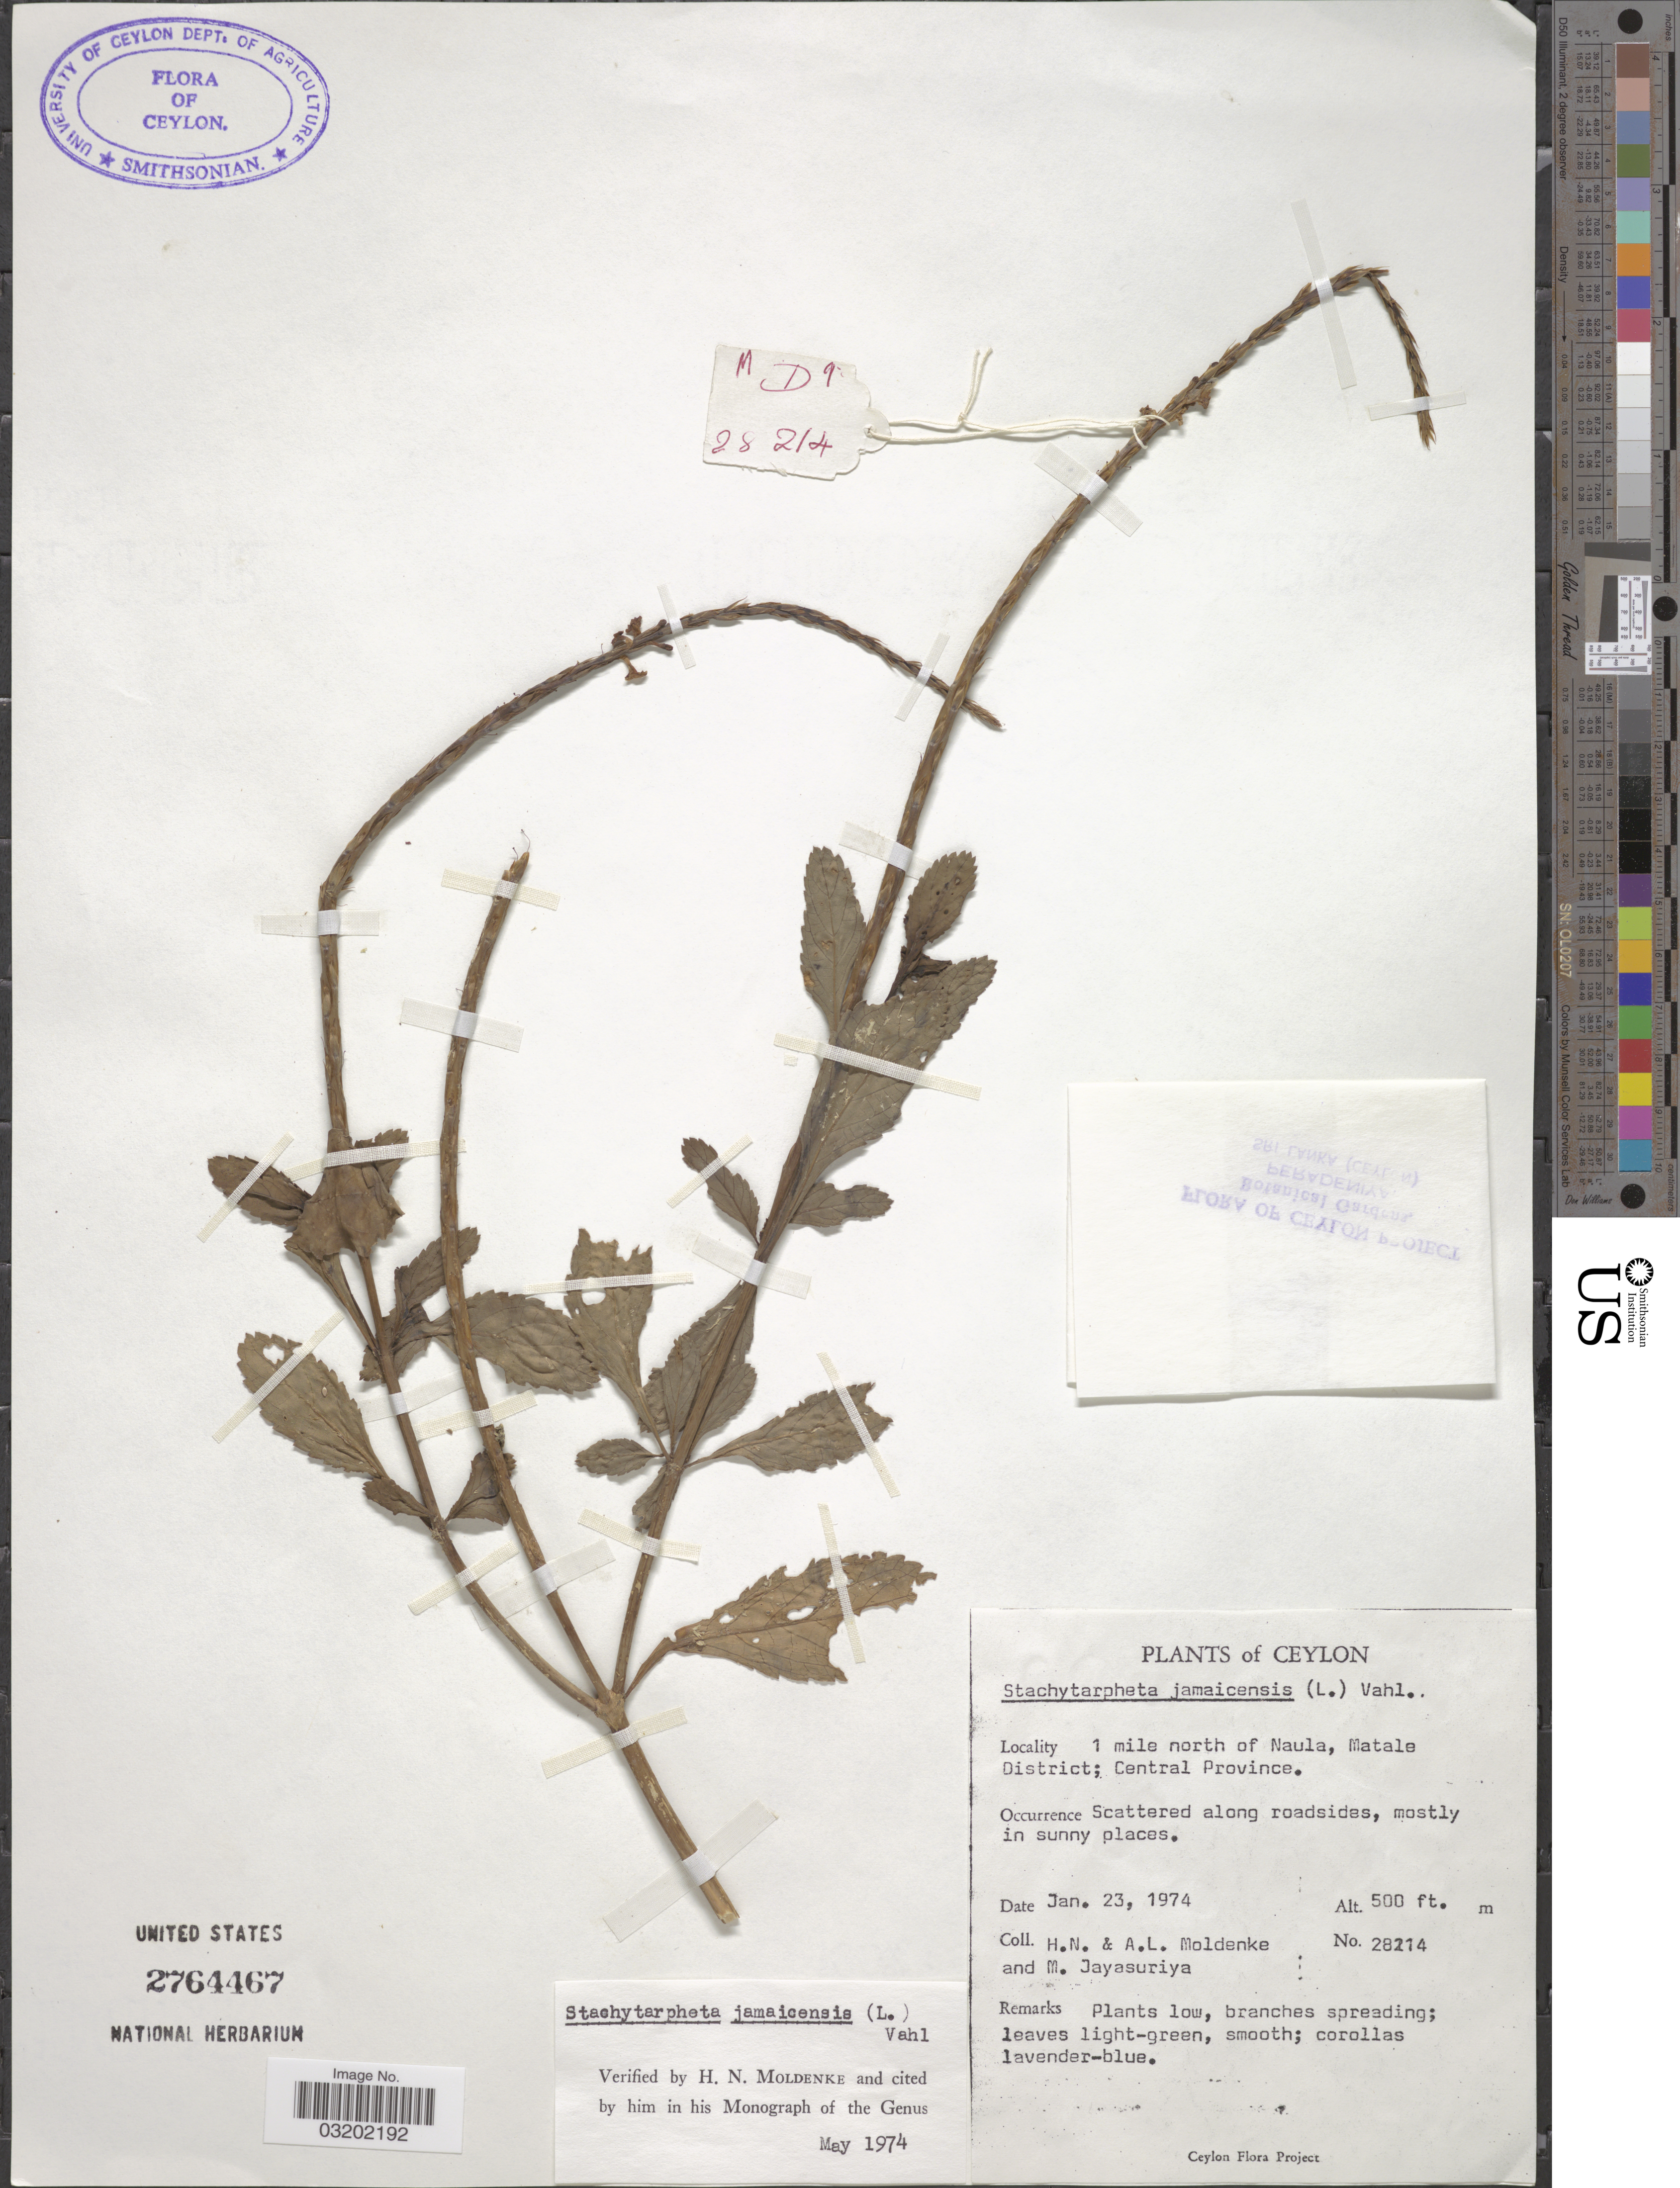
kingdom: Plantae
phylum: Tracheophyta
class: Magnoliopsida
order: Lamiales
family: Verbenaceae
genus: Stachytarpheta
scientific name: Stachytarpheta jamaicensis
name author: (L.) Vahl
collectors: H. N. Moldenke, A. L. Moldenke & M. Jayasuriya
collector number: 28214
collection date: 1974-01-23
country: Sri Lanka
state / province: Central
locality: Ceylon. 1 mile north of Naula, Matale District.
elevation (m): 152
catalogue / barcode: US 2764467